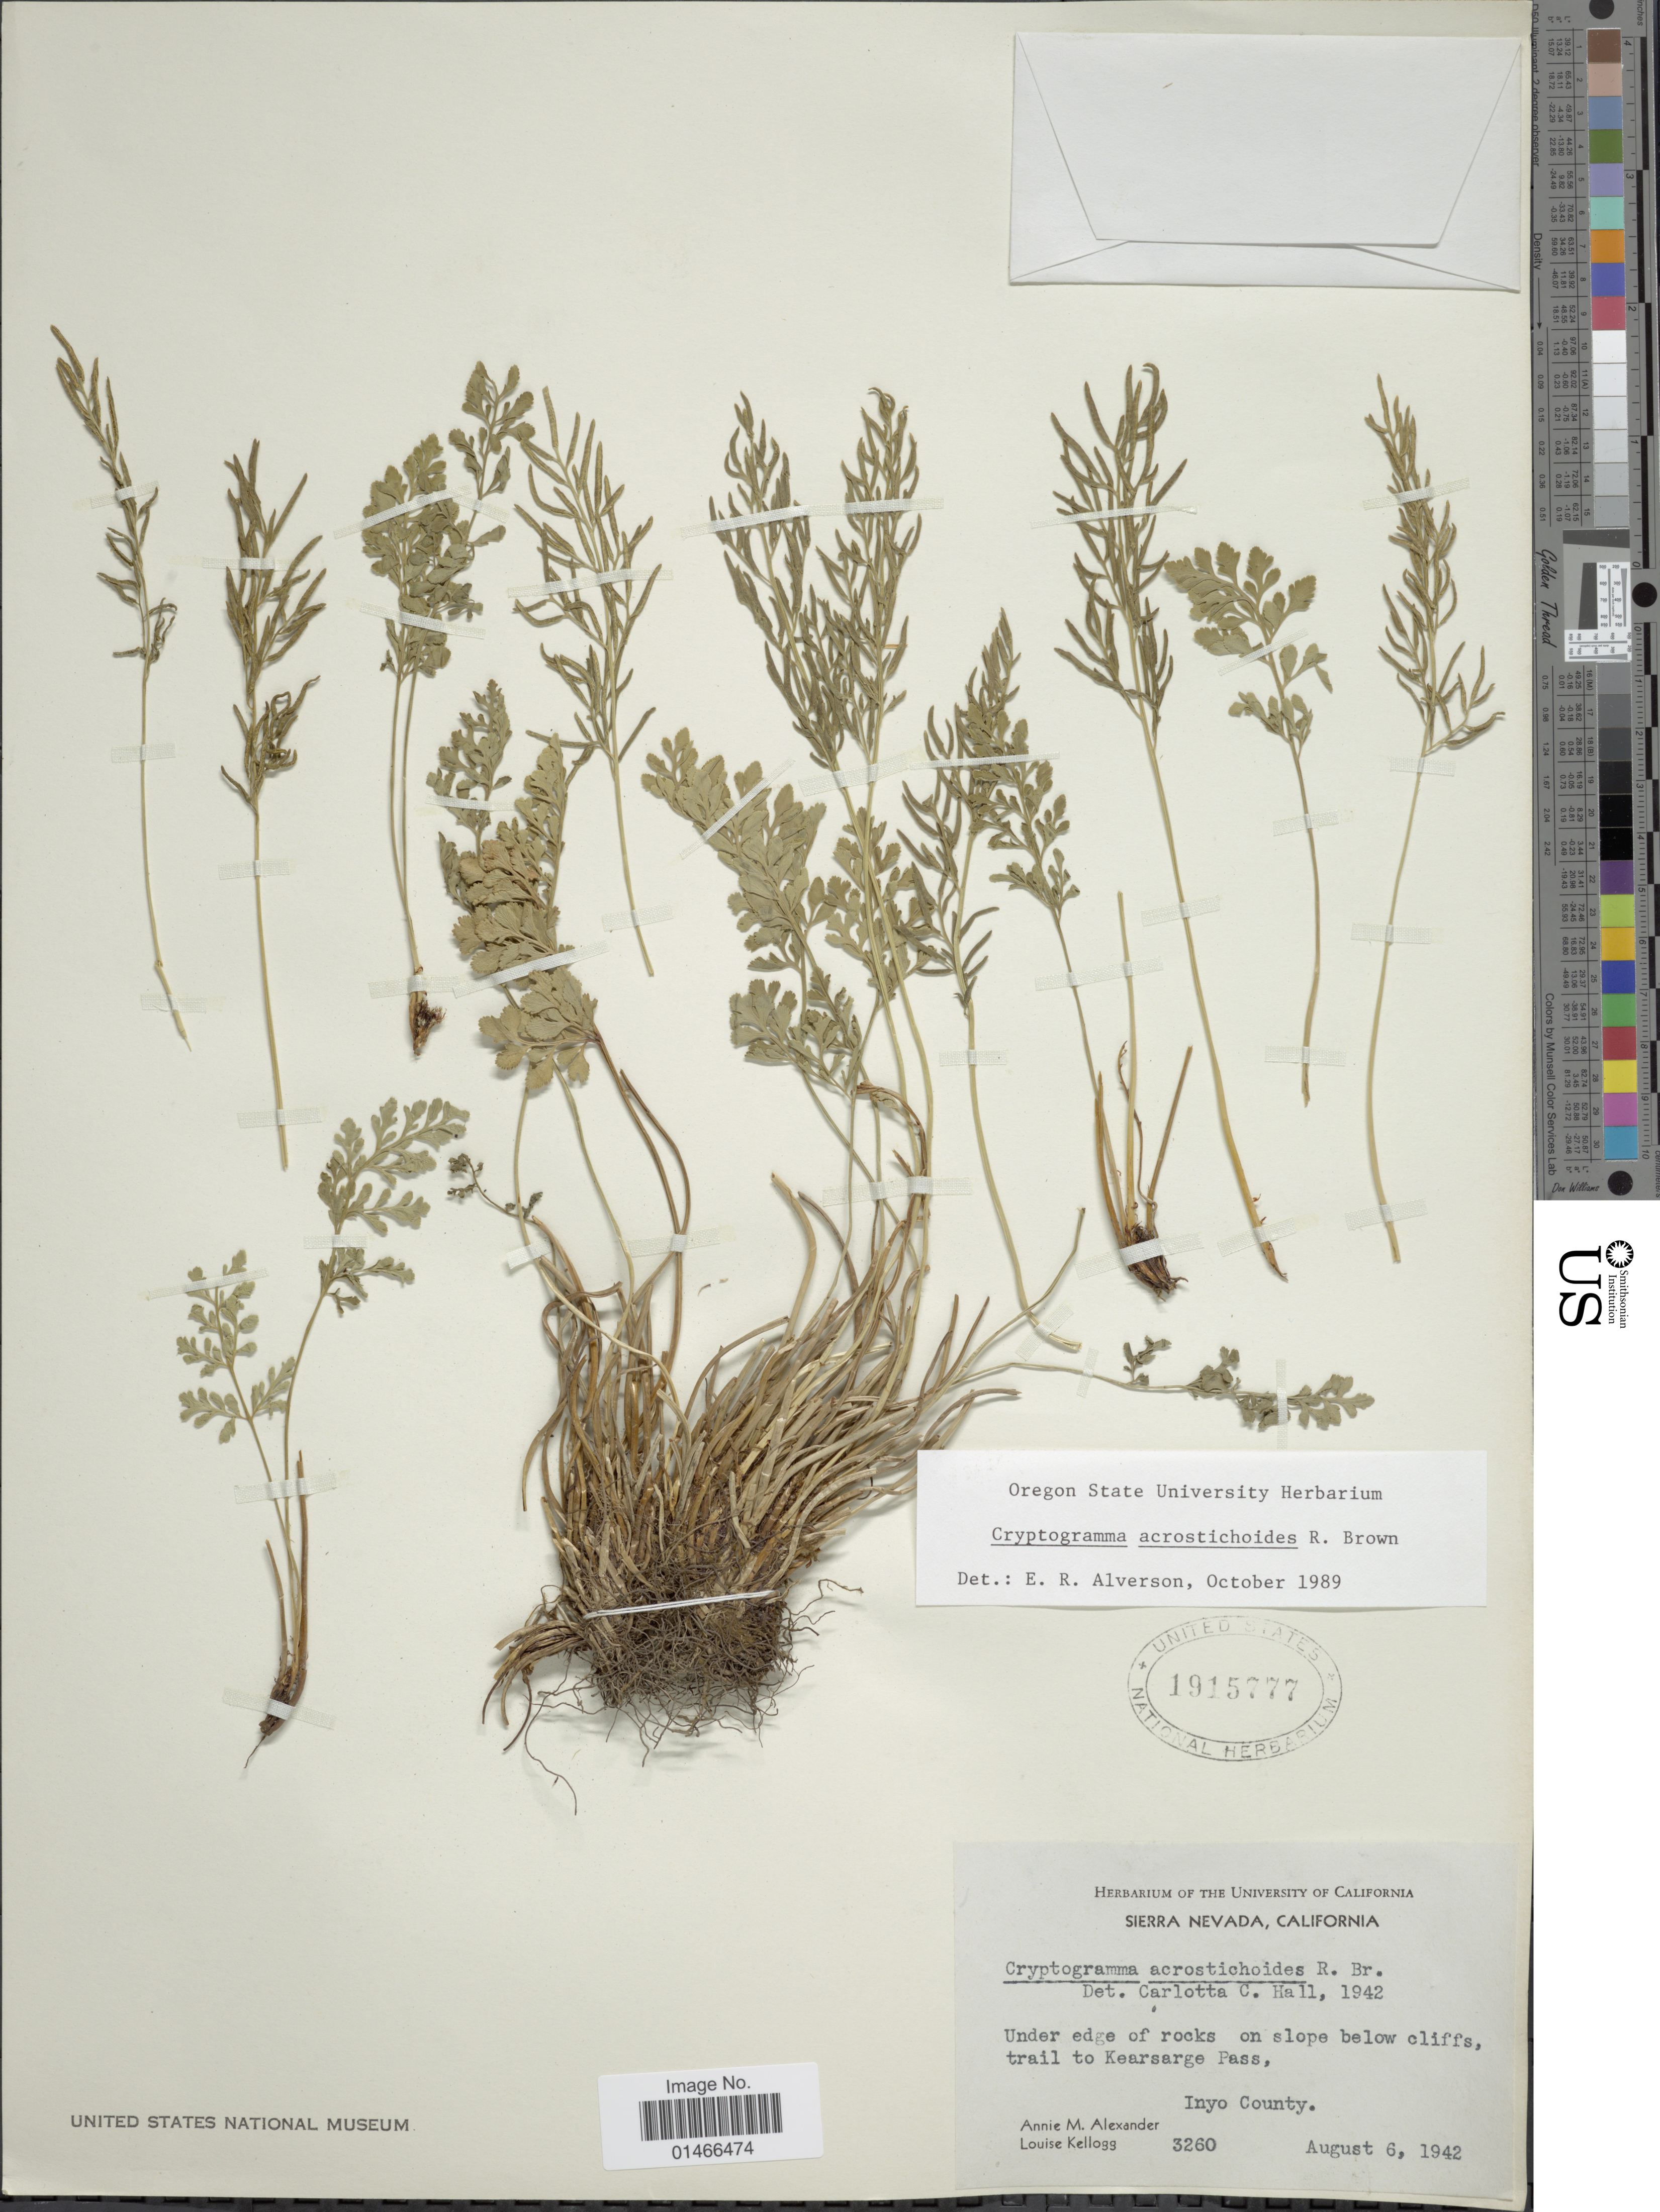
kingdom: Plantae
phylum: Tracheophyta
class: Polypodiopsida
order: Polypodiales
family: Pteridaceae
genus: Cryptogramma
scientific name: Cryptogramma acrostichoides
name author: R. Br.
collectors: A. M. Alexander & L. Kellogg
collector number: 3260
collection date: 1942-08-06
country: United States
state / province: California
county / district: Inyo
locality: Sierra Nevada. Under edge of rocks on slope below cliffs, trail to Kearsarge Pass, Inyo County.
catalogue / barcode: US 1915777